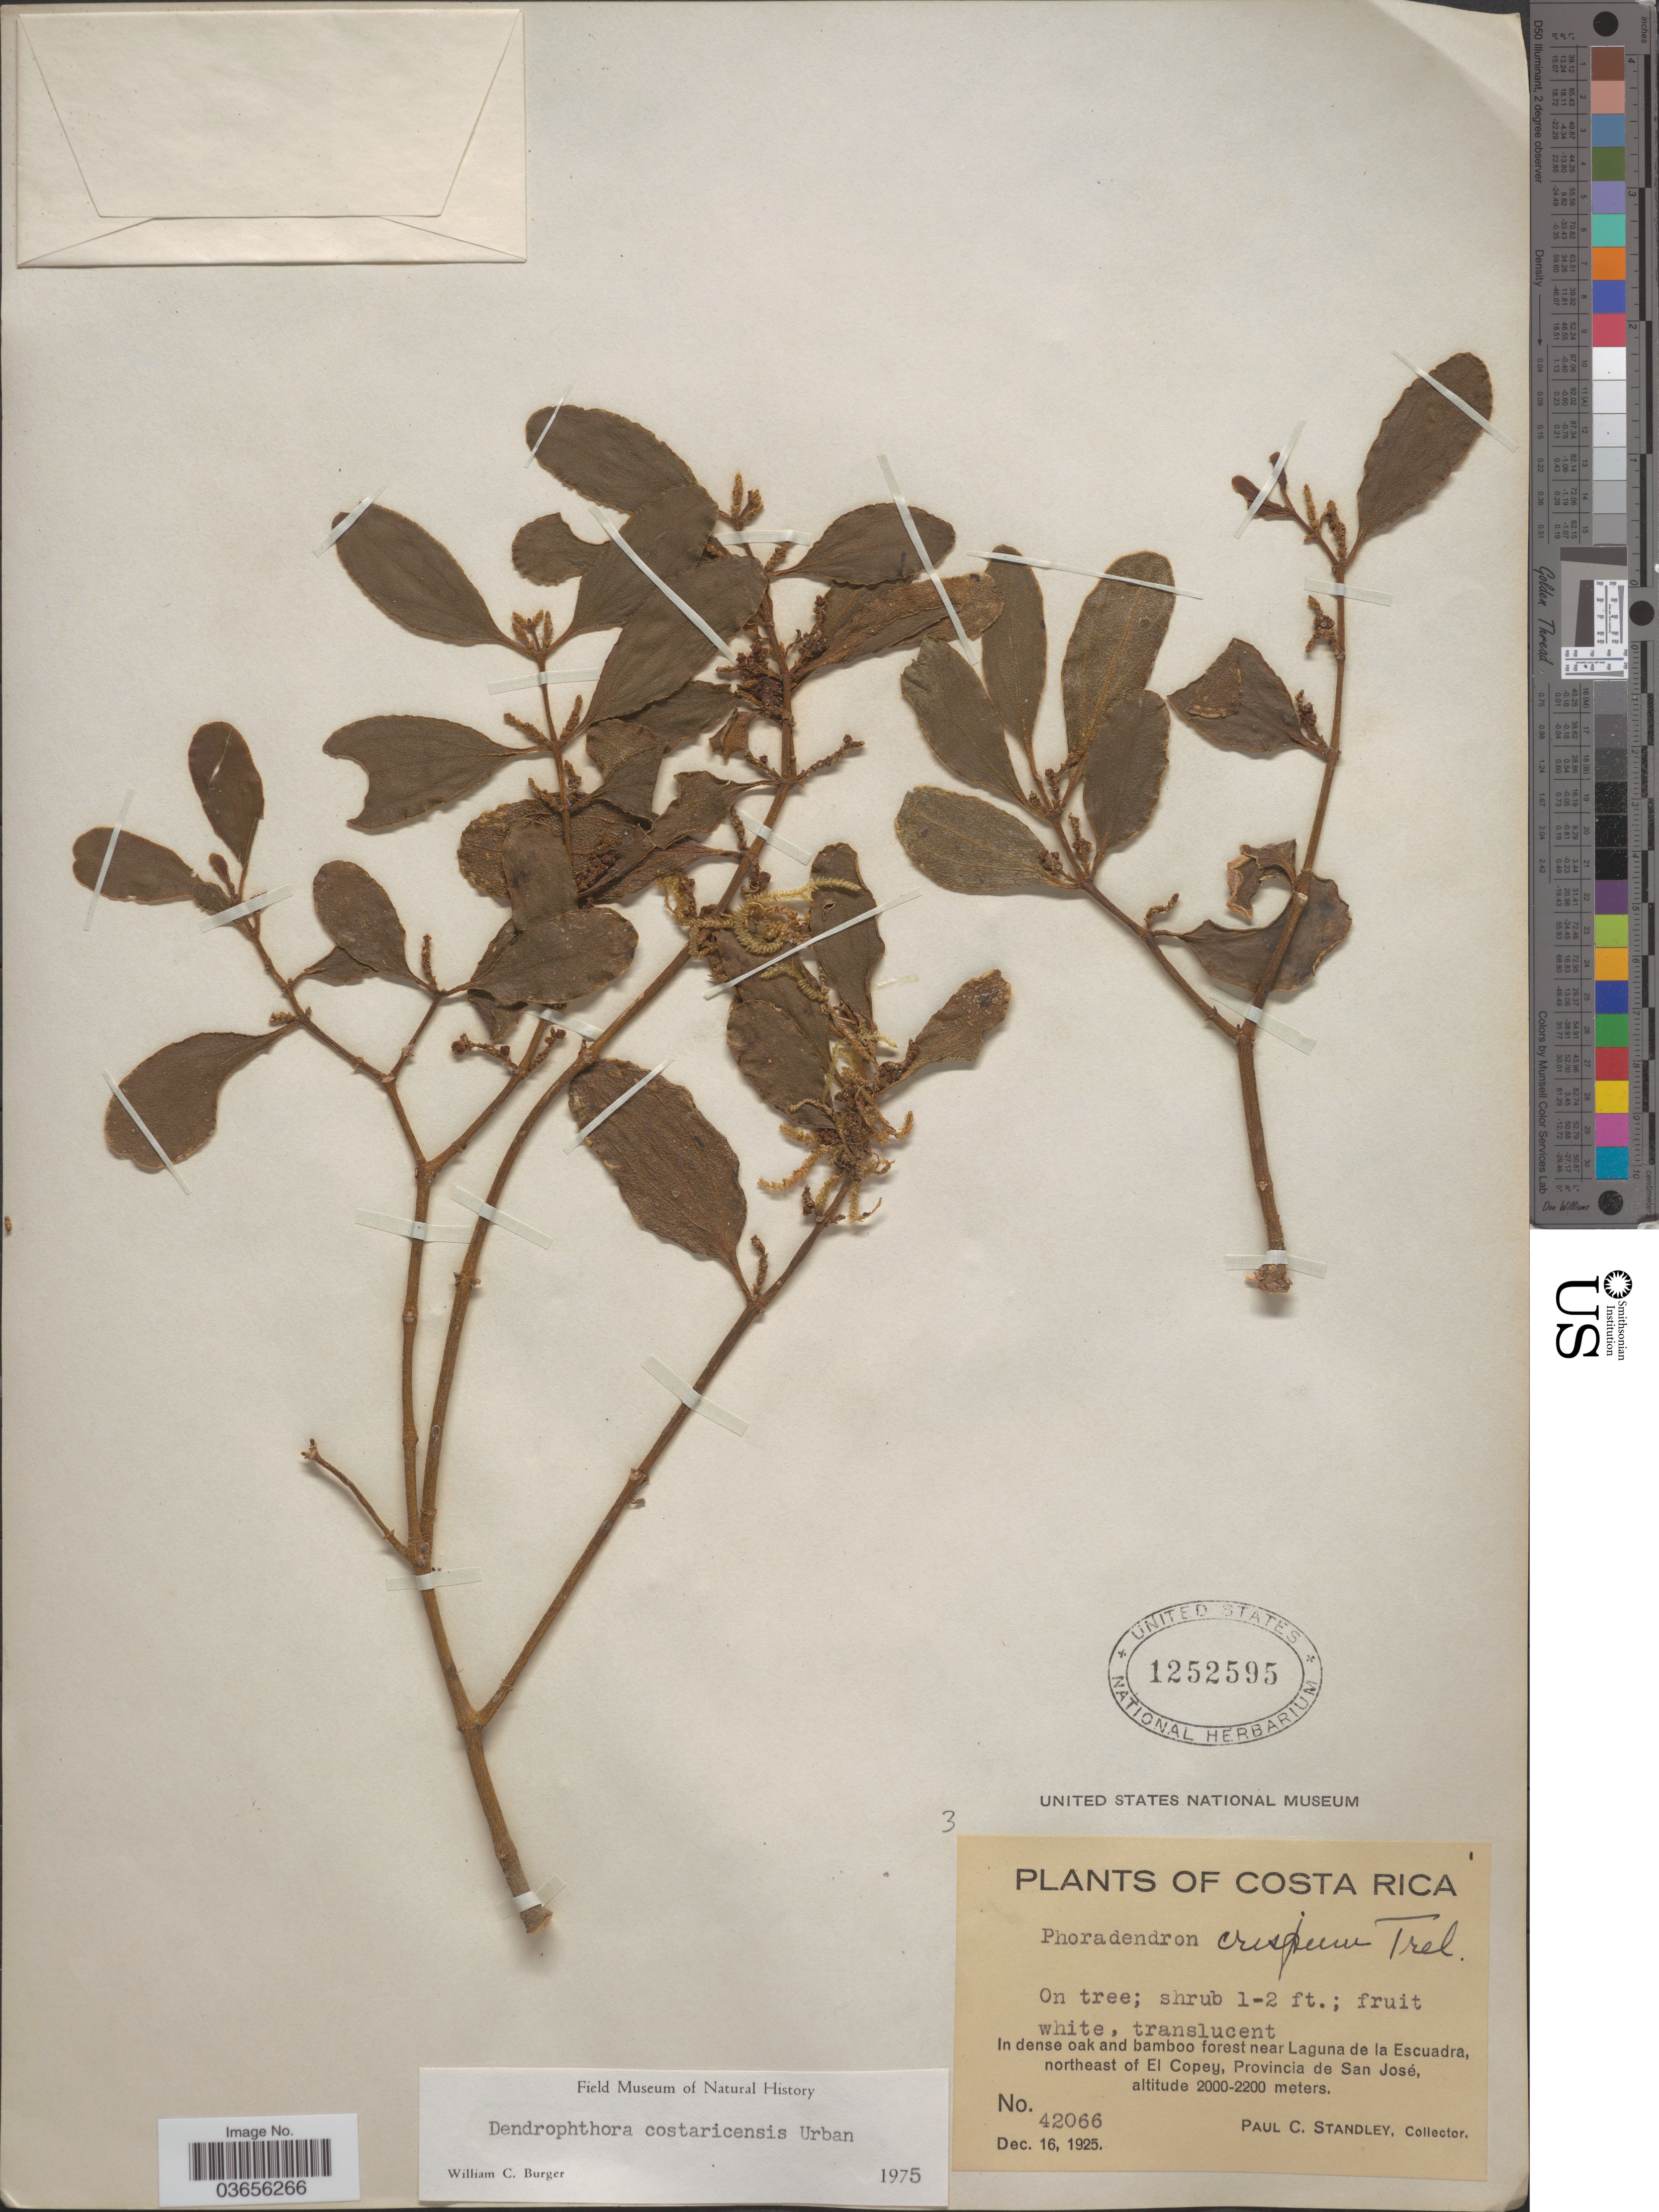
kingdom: Plantae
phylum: Tracheophyta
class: Magnoliopsida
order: Santalales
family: Viscaceae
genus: Dendrophthora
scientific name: Dendrophthora costaricensis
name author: Urb.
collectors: P. C. Standley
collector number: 42066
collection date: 1925-12-16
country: Costa Rica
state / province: San José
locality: Near Laguna de la Escuadra, northeast of El Copey.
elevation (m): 2000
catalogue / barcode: US 1252595